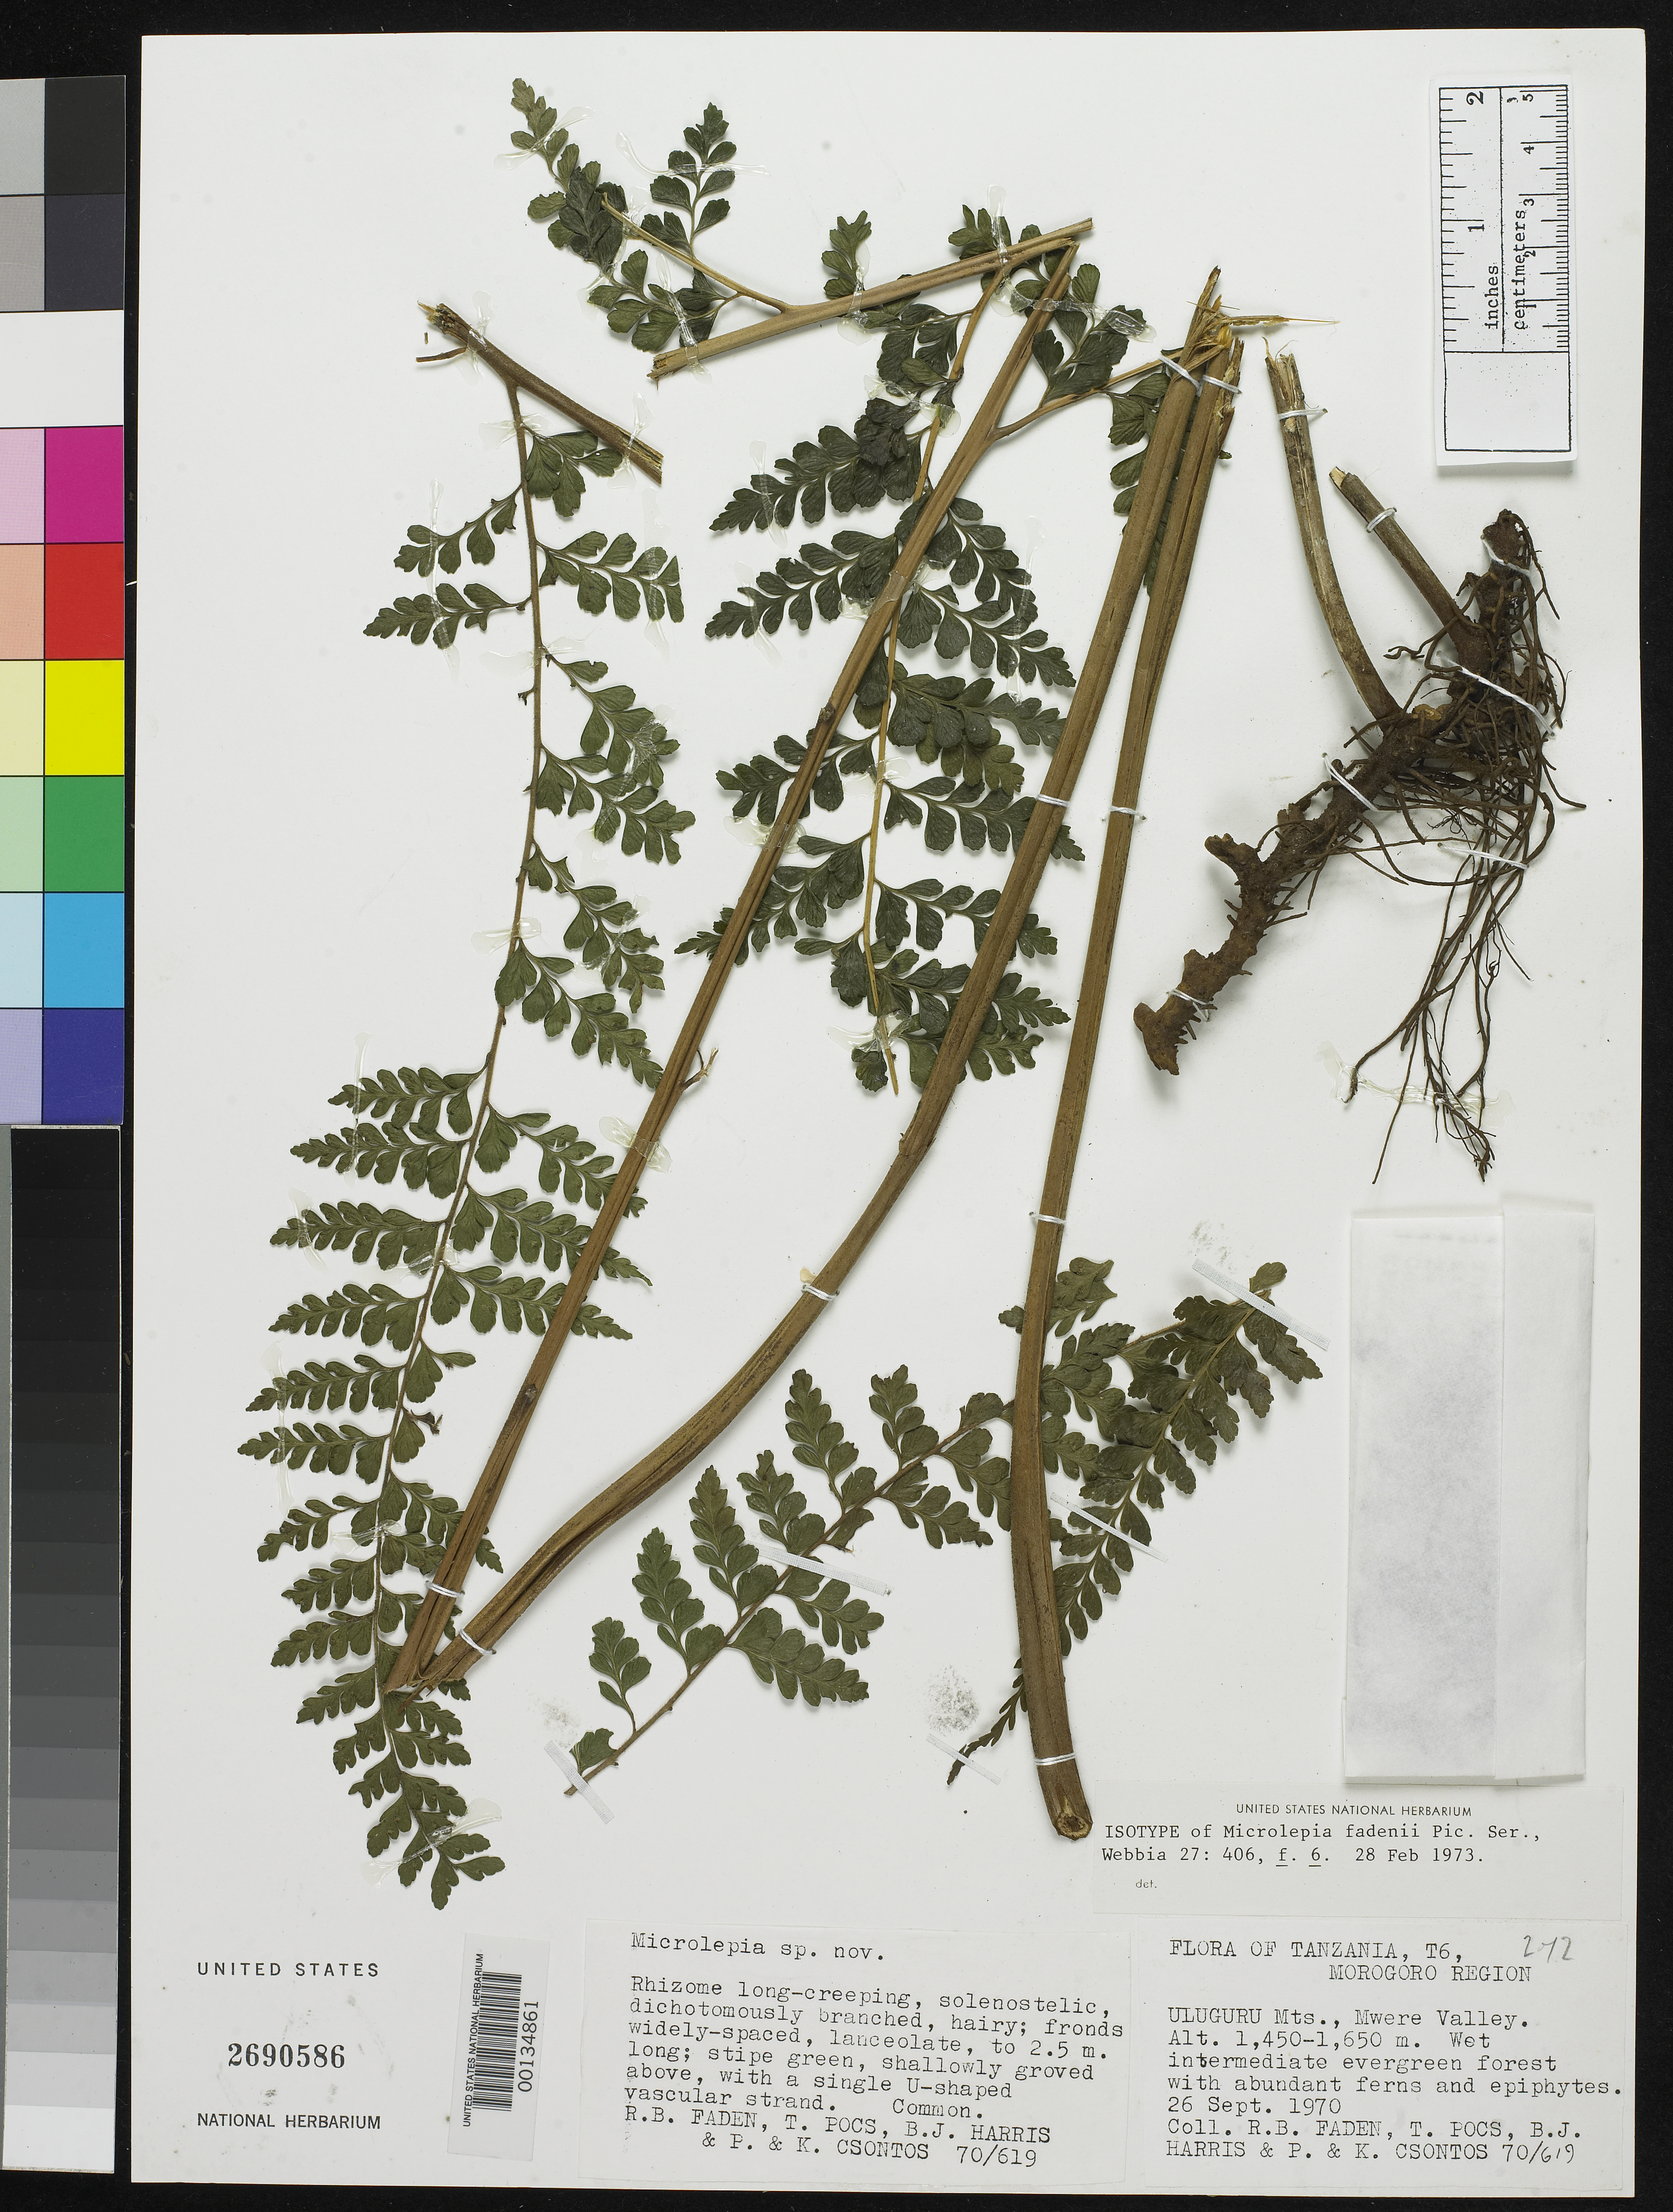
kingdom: Plantae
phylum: Tracheophyta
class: Polypodiopsida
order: Polypodiales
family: Dennstaedtiaceae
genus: Microlepia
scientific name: Microlepia fadenii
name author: Pic. Serm.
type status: Isotype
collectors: R. B. Faden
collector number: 70/619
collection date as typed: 26 Sep 1970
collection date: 1970-09-26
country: Tanzania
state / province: Morogoro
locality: Uluguru Mts., Mwere Valley.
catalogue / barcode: US 2690586